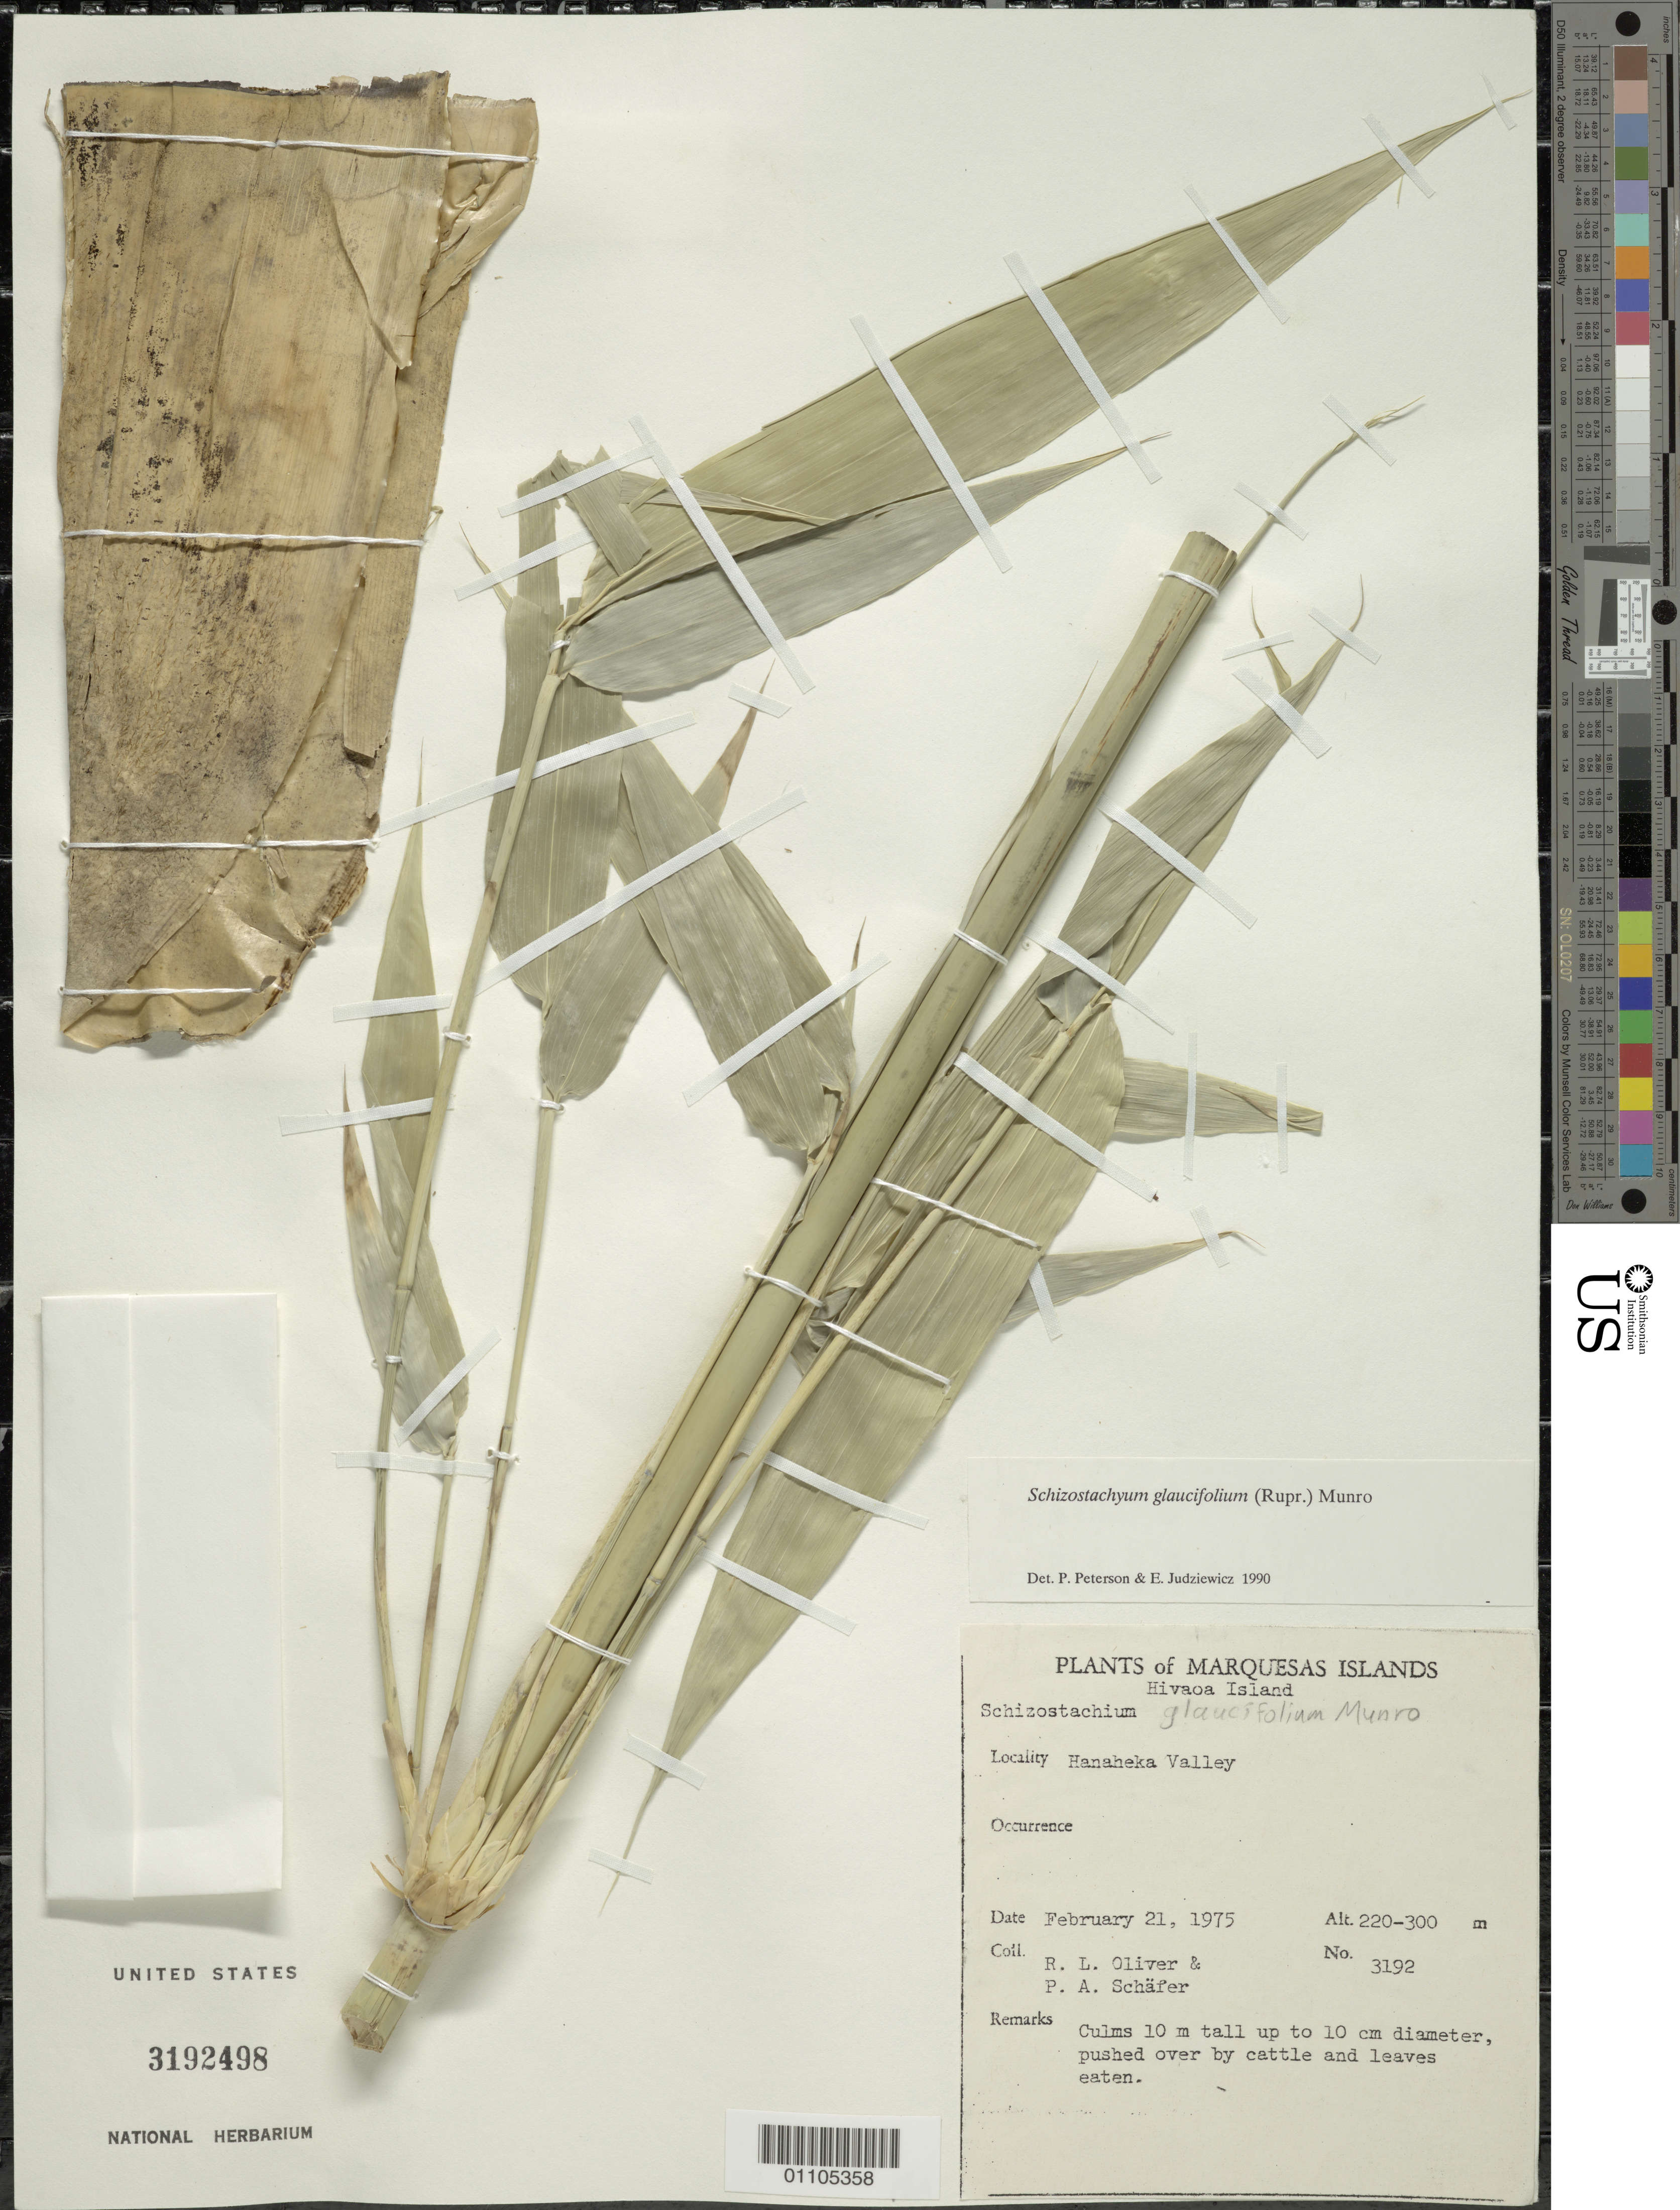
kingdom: Plantae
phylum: Tracheophyta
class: Liliopsida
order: Poales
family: Poaceae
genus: Schizostachyum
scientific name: Schizostachyum glaucifolium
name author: (Rupr.) Munro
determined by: Peterson, P. M.; Judziewicz, E. J.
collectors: R. L. Oliver & P. A. Schäfer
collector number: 3192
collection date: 1975-02-21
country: French Polynesia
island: Hiva Oa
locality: Hanaheka Valley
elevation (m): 220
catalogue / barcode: US 3192498